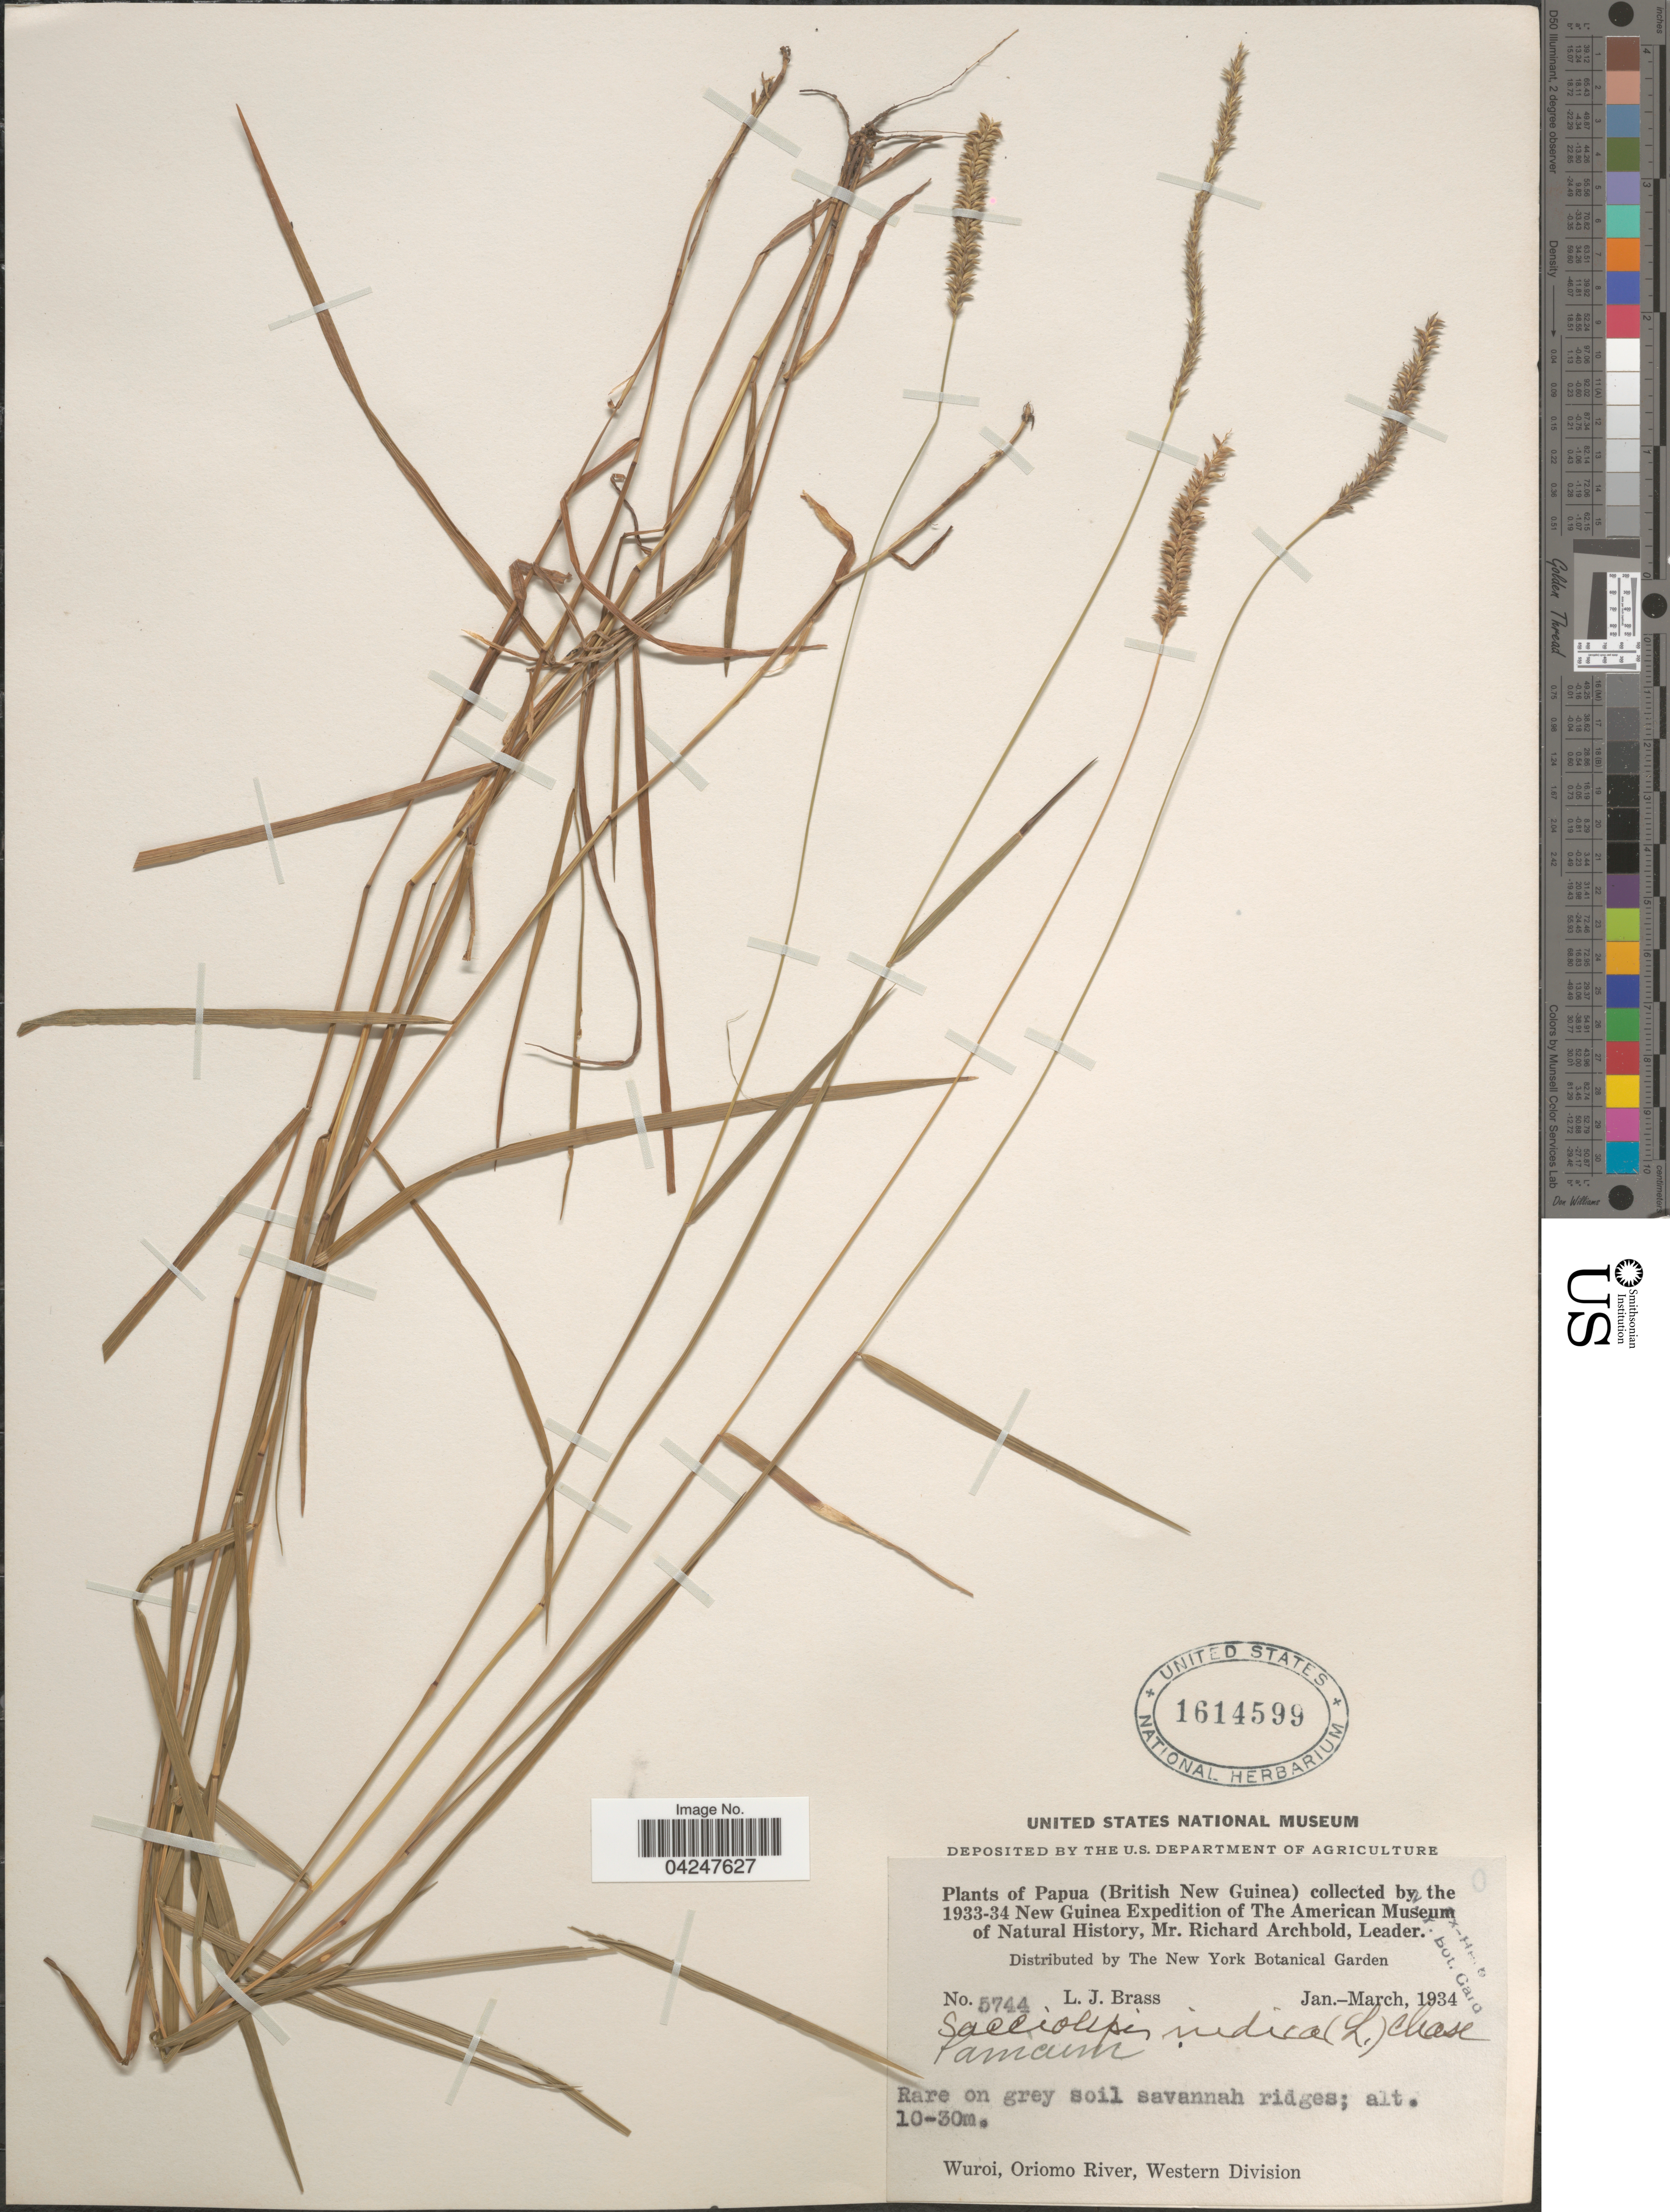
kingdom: Plantae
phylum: Tracheophyta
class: Liliopsida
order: Poales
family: Poaceae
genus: Sacciolepis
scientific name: Sacciolepis indica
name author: (L.) Chase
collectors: L. J. Brass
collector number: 5744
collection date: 1934-01/1934-03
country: Papua New Guinea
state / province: Manus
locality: Papua (British New Guinea). 1933-34 New Guinea Expedition of The American Museum of Natural History. Wuroi, Oriomo River, Western Division.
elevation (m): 10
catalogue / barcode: US 1614599